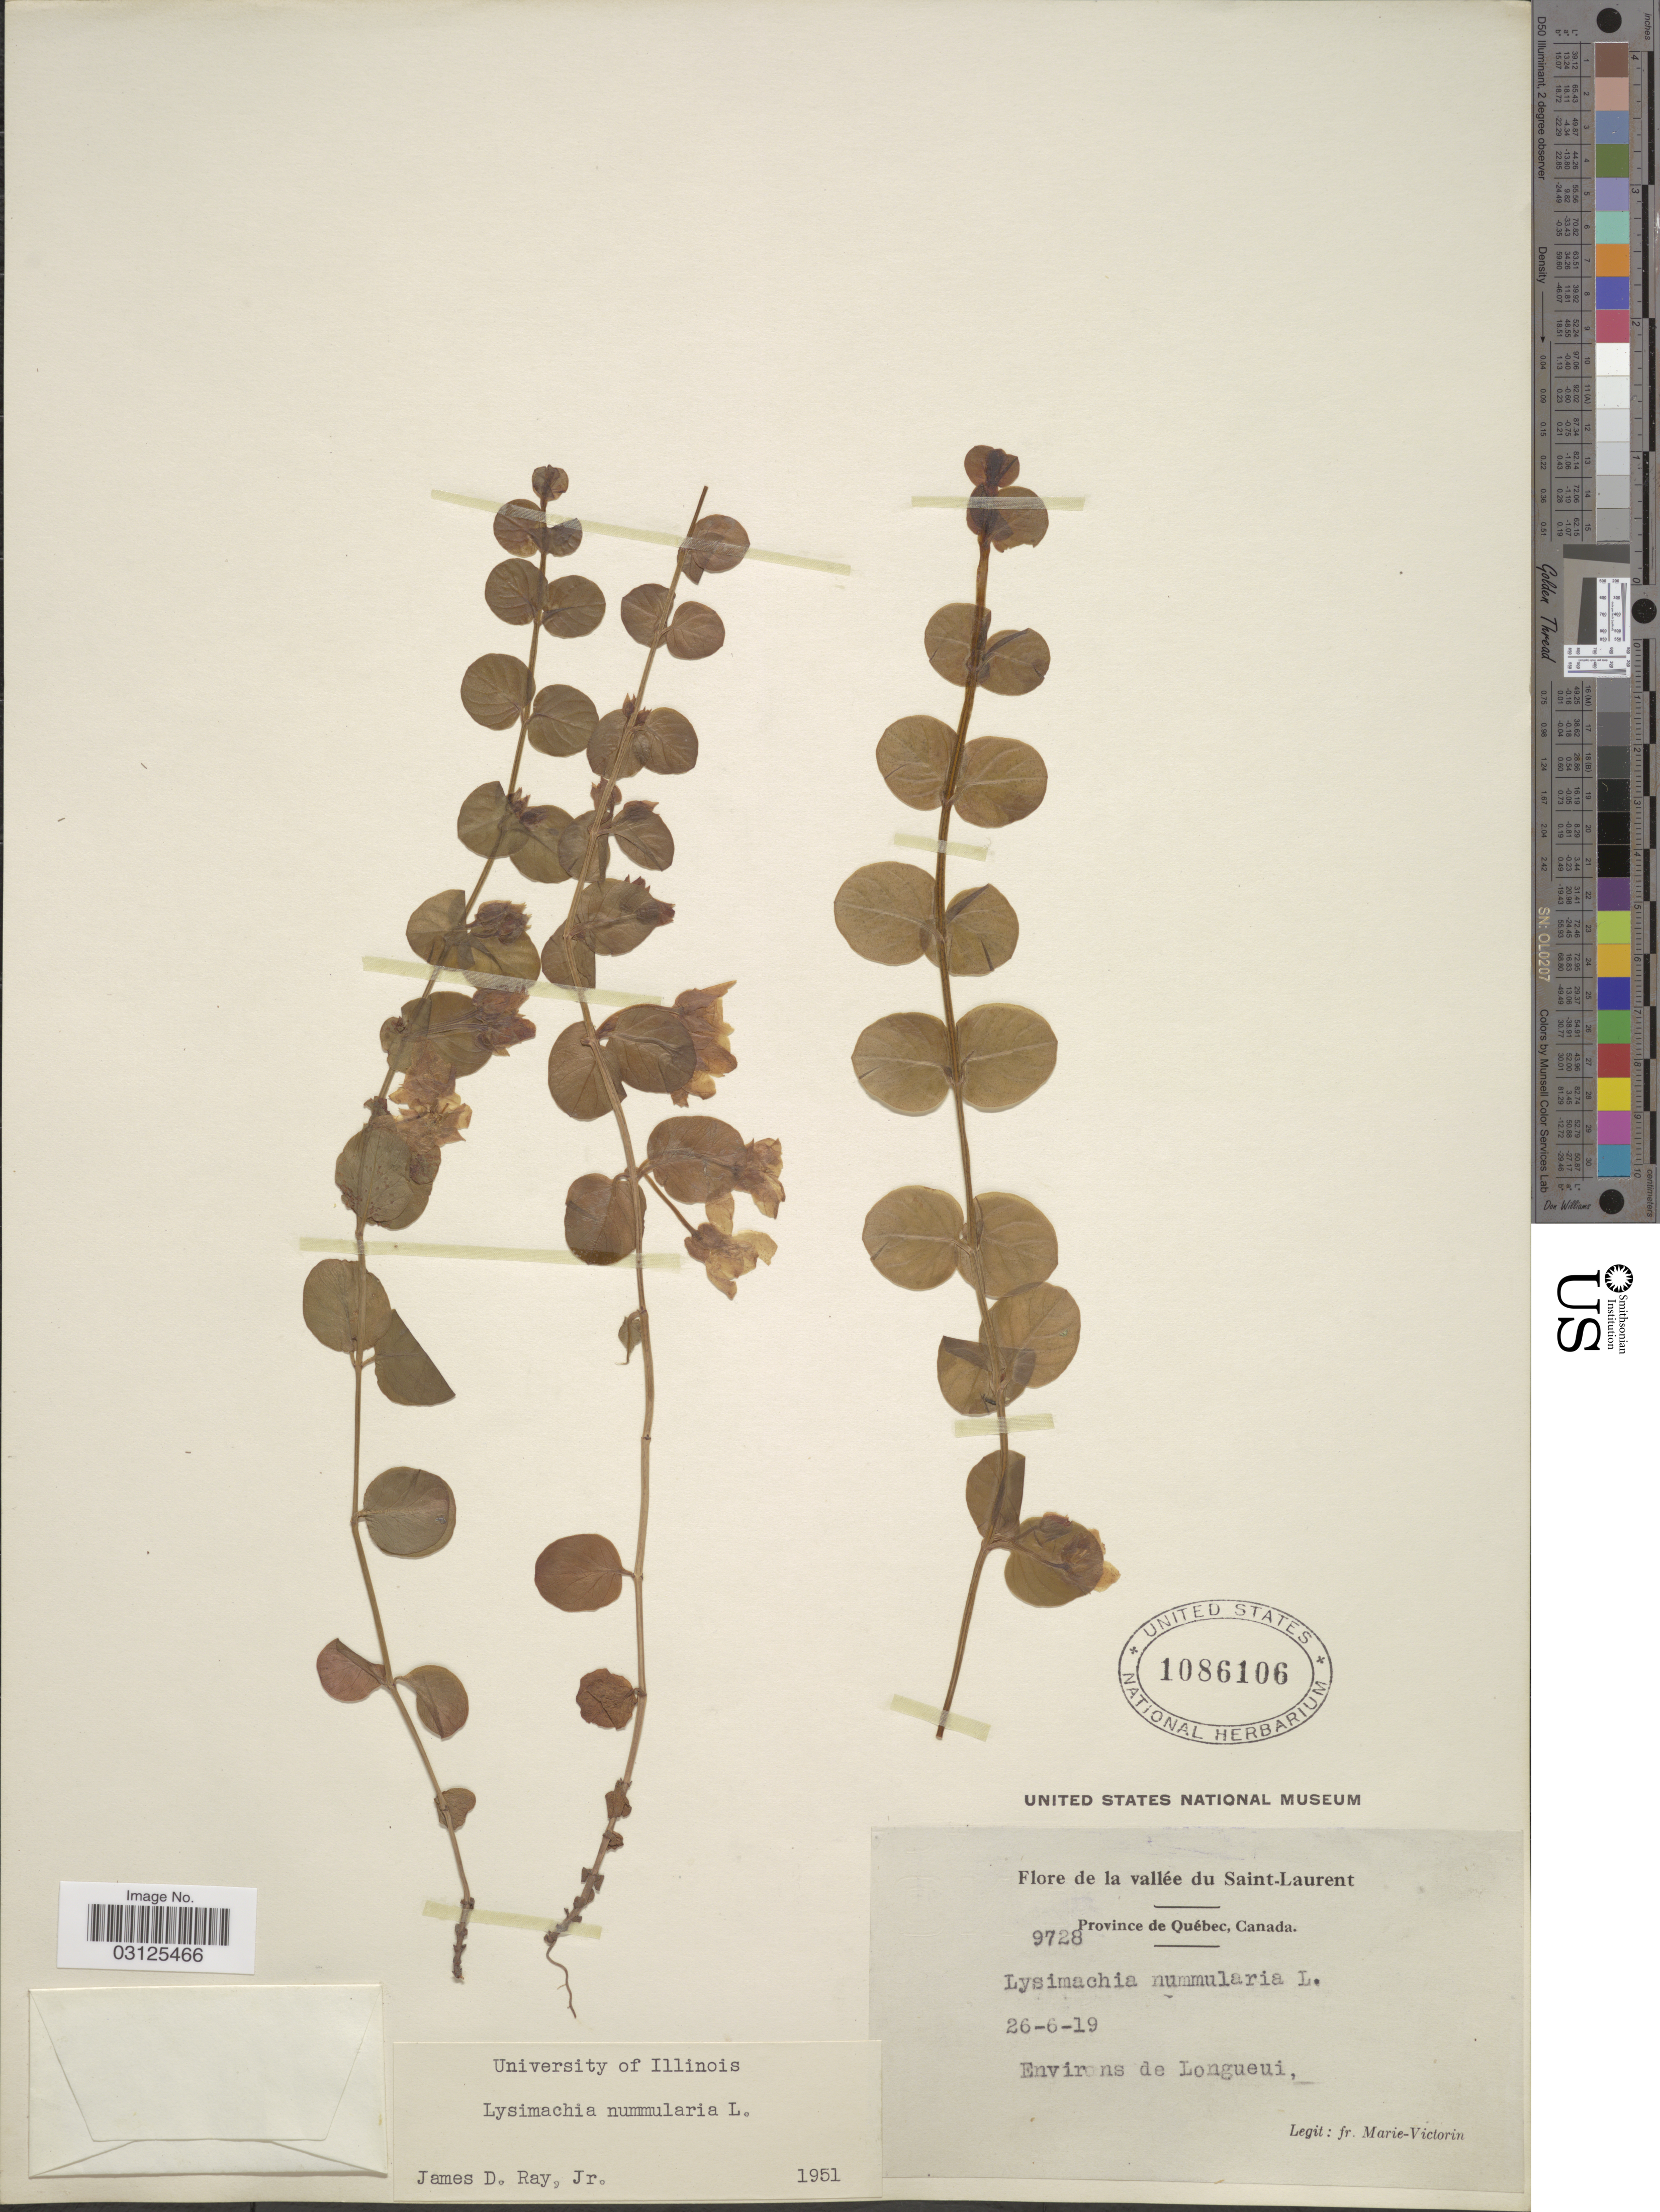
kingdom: Plantae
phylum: Tracheophyta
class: Magnoliopsida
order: Ericales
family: Primulaceae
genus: Lysimachia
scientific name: Lysimachia nummularia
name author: L.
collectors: F. Marie-Victorin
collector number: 9728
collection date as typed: Transcribed d/m/y: 26/6/19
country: Canada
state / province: Quebec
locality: De La vallée du Saint-Laurent, Environs de Longueui.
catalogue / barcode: US 1086106